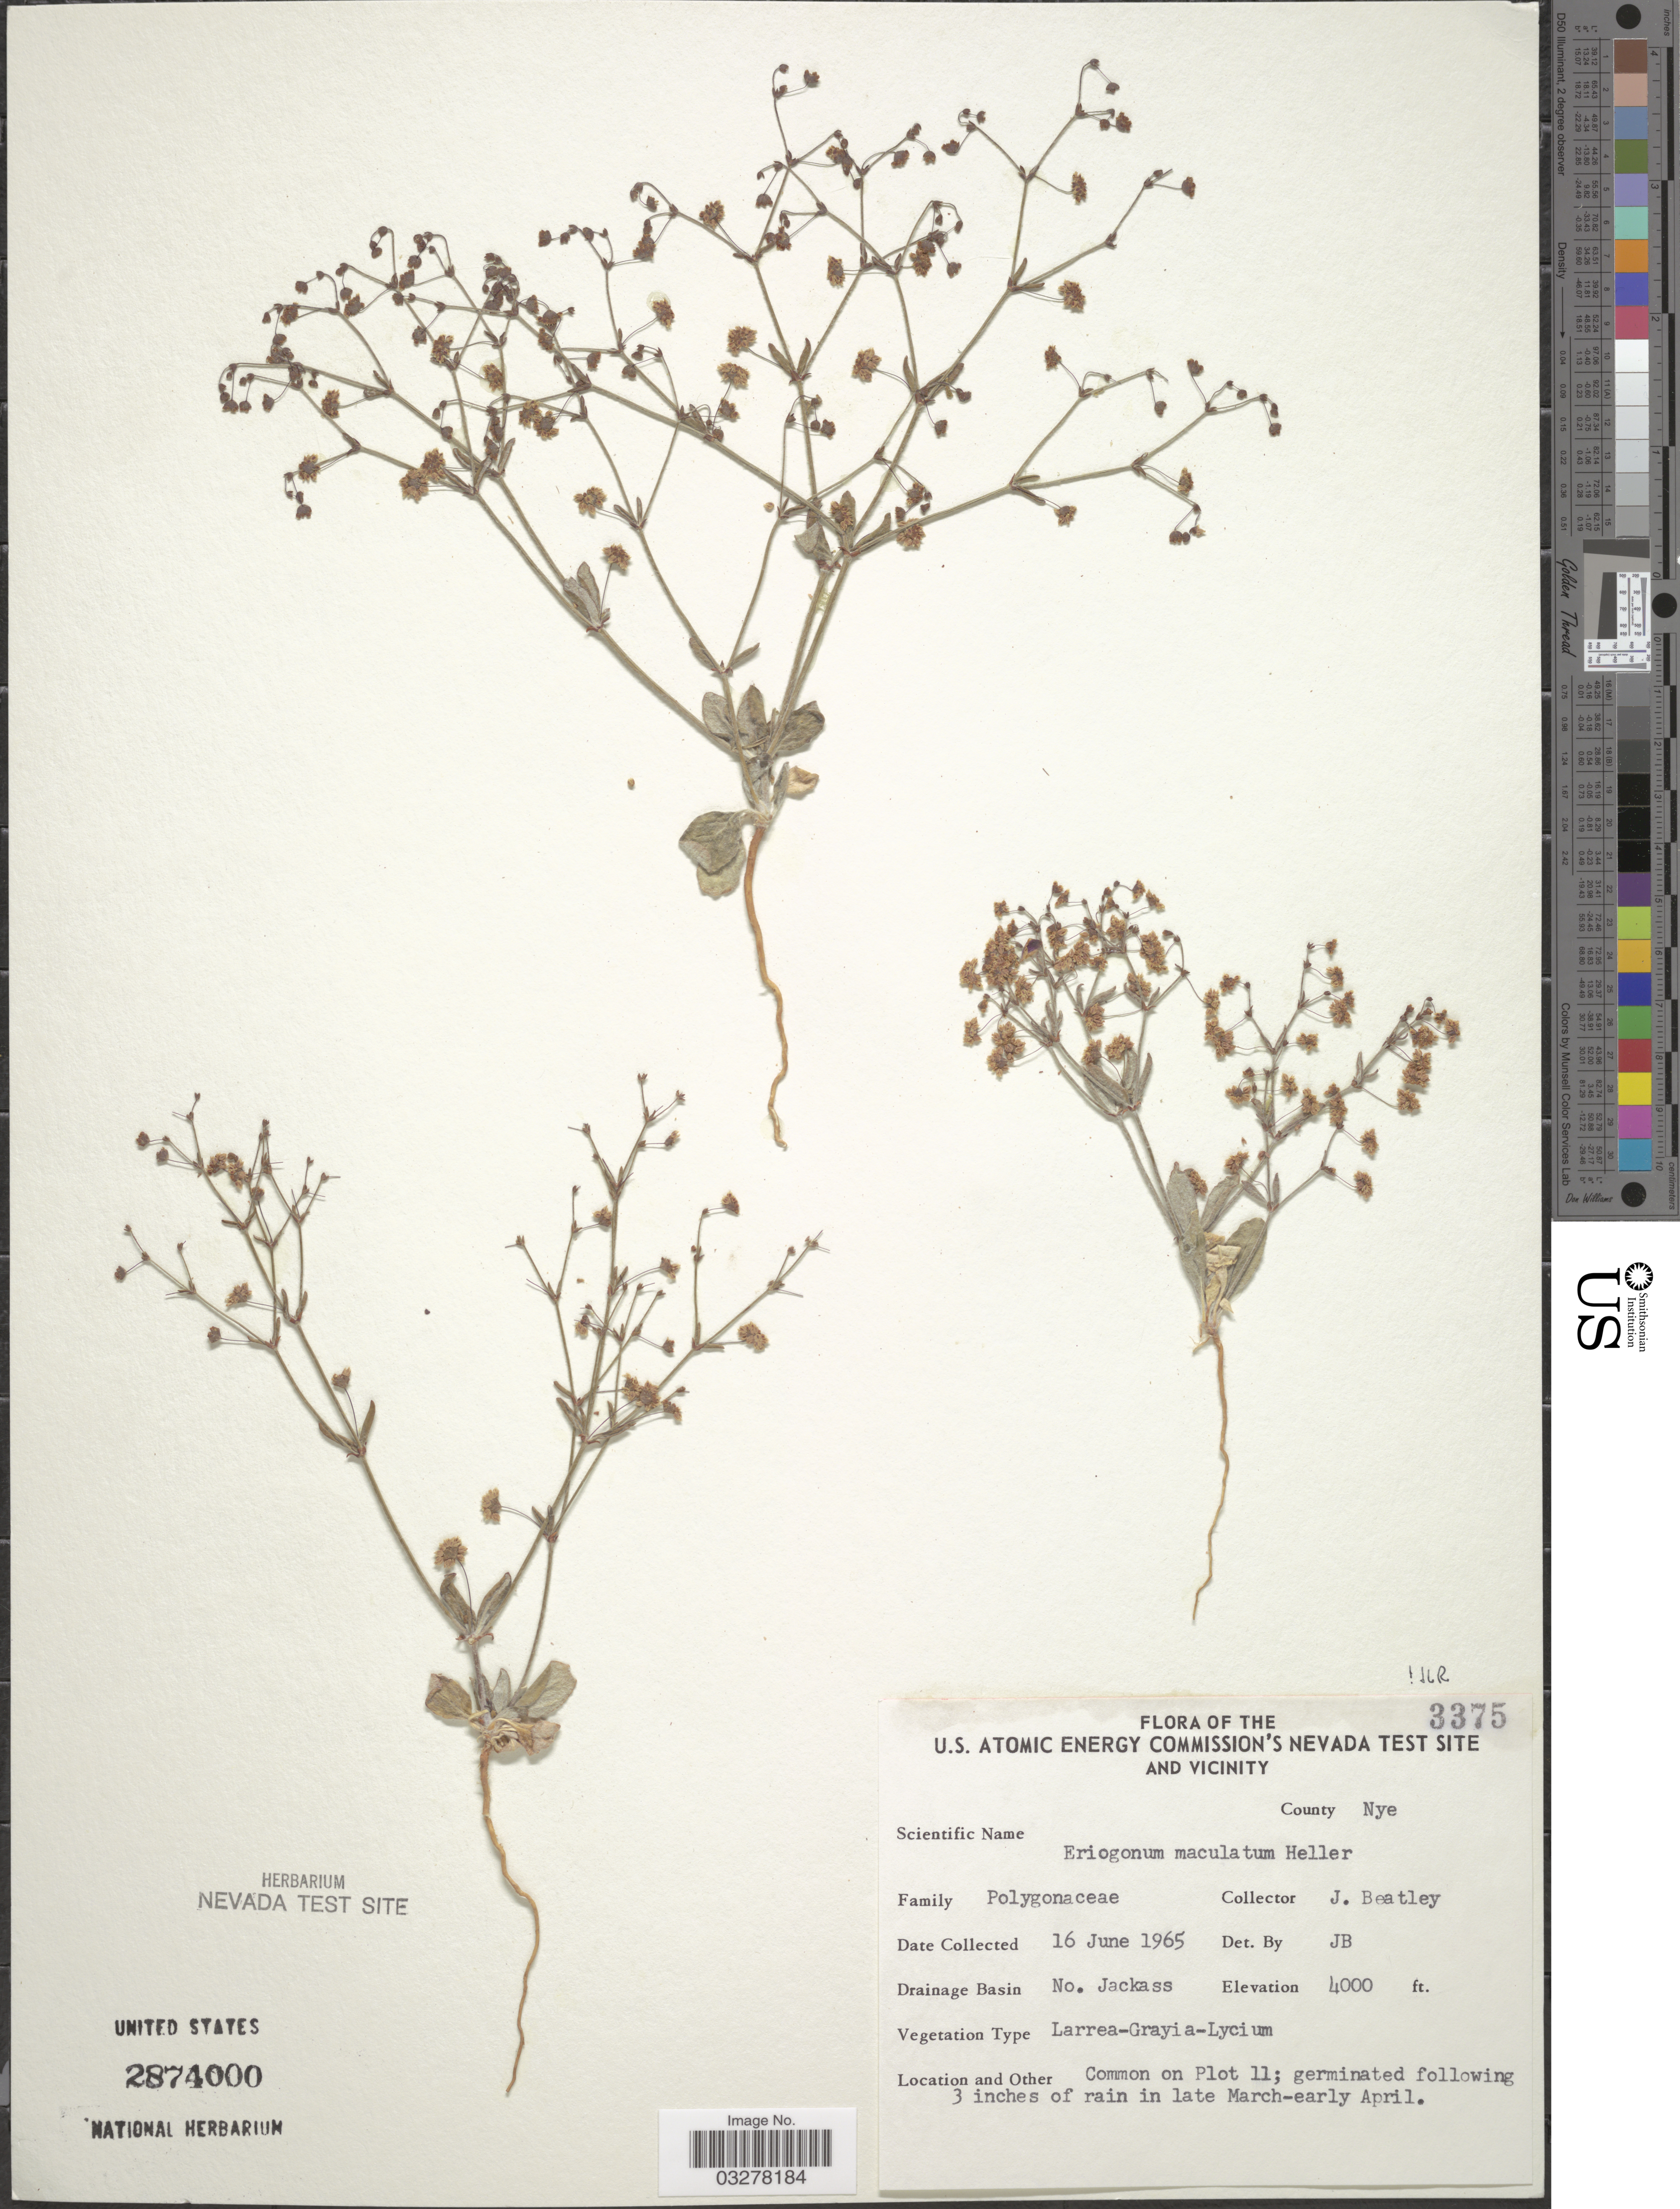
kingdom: Plantae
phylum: Tracheophyta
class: Magnoliopsida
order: Caryophyllales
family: Polygonaceae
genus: Eriogonum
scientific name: Eriogonum maculatum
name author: A. Heller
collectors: J. C. Beatley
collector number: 3375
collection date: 1975-06-16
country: United States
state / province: Nevada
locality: The U.S. Atomic Energy Commission's Nevada Test Site and Vicinity. County Nye. Drainage Basin No. Jackass. Plot 11.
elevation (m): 1219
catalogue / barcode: US 2874000